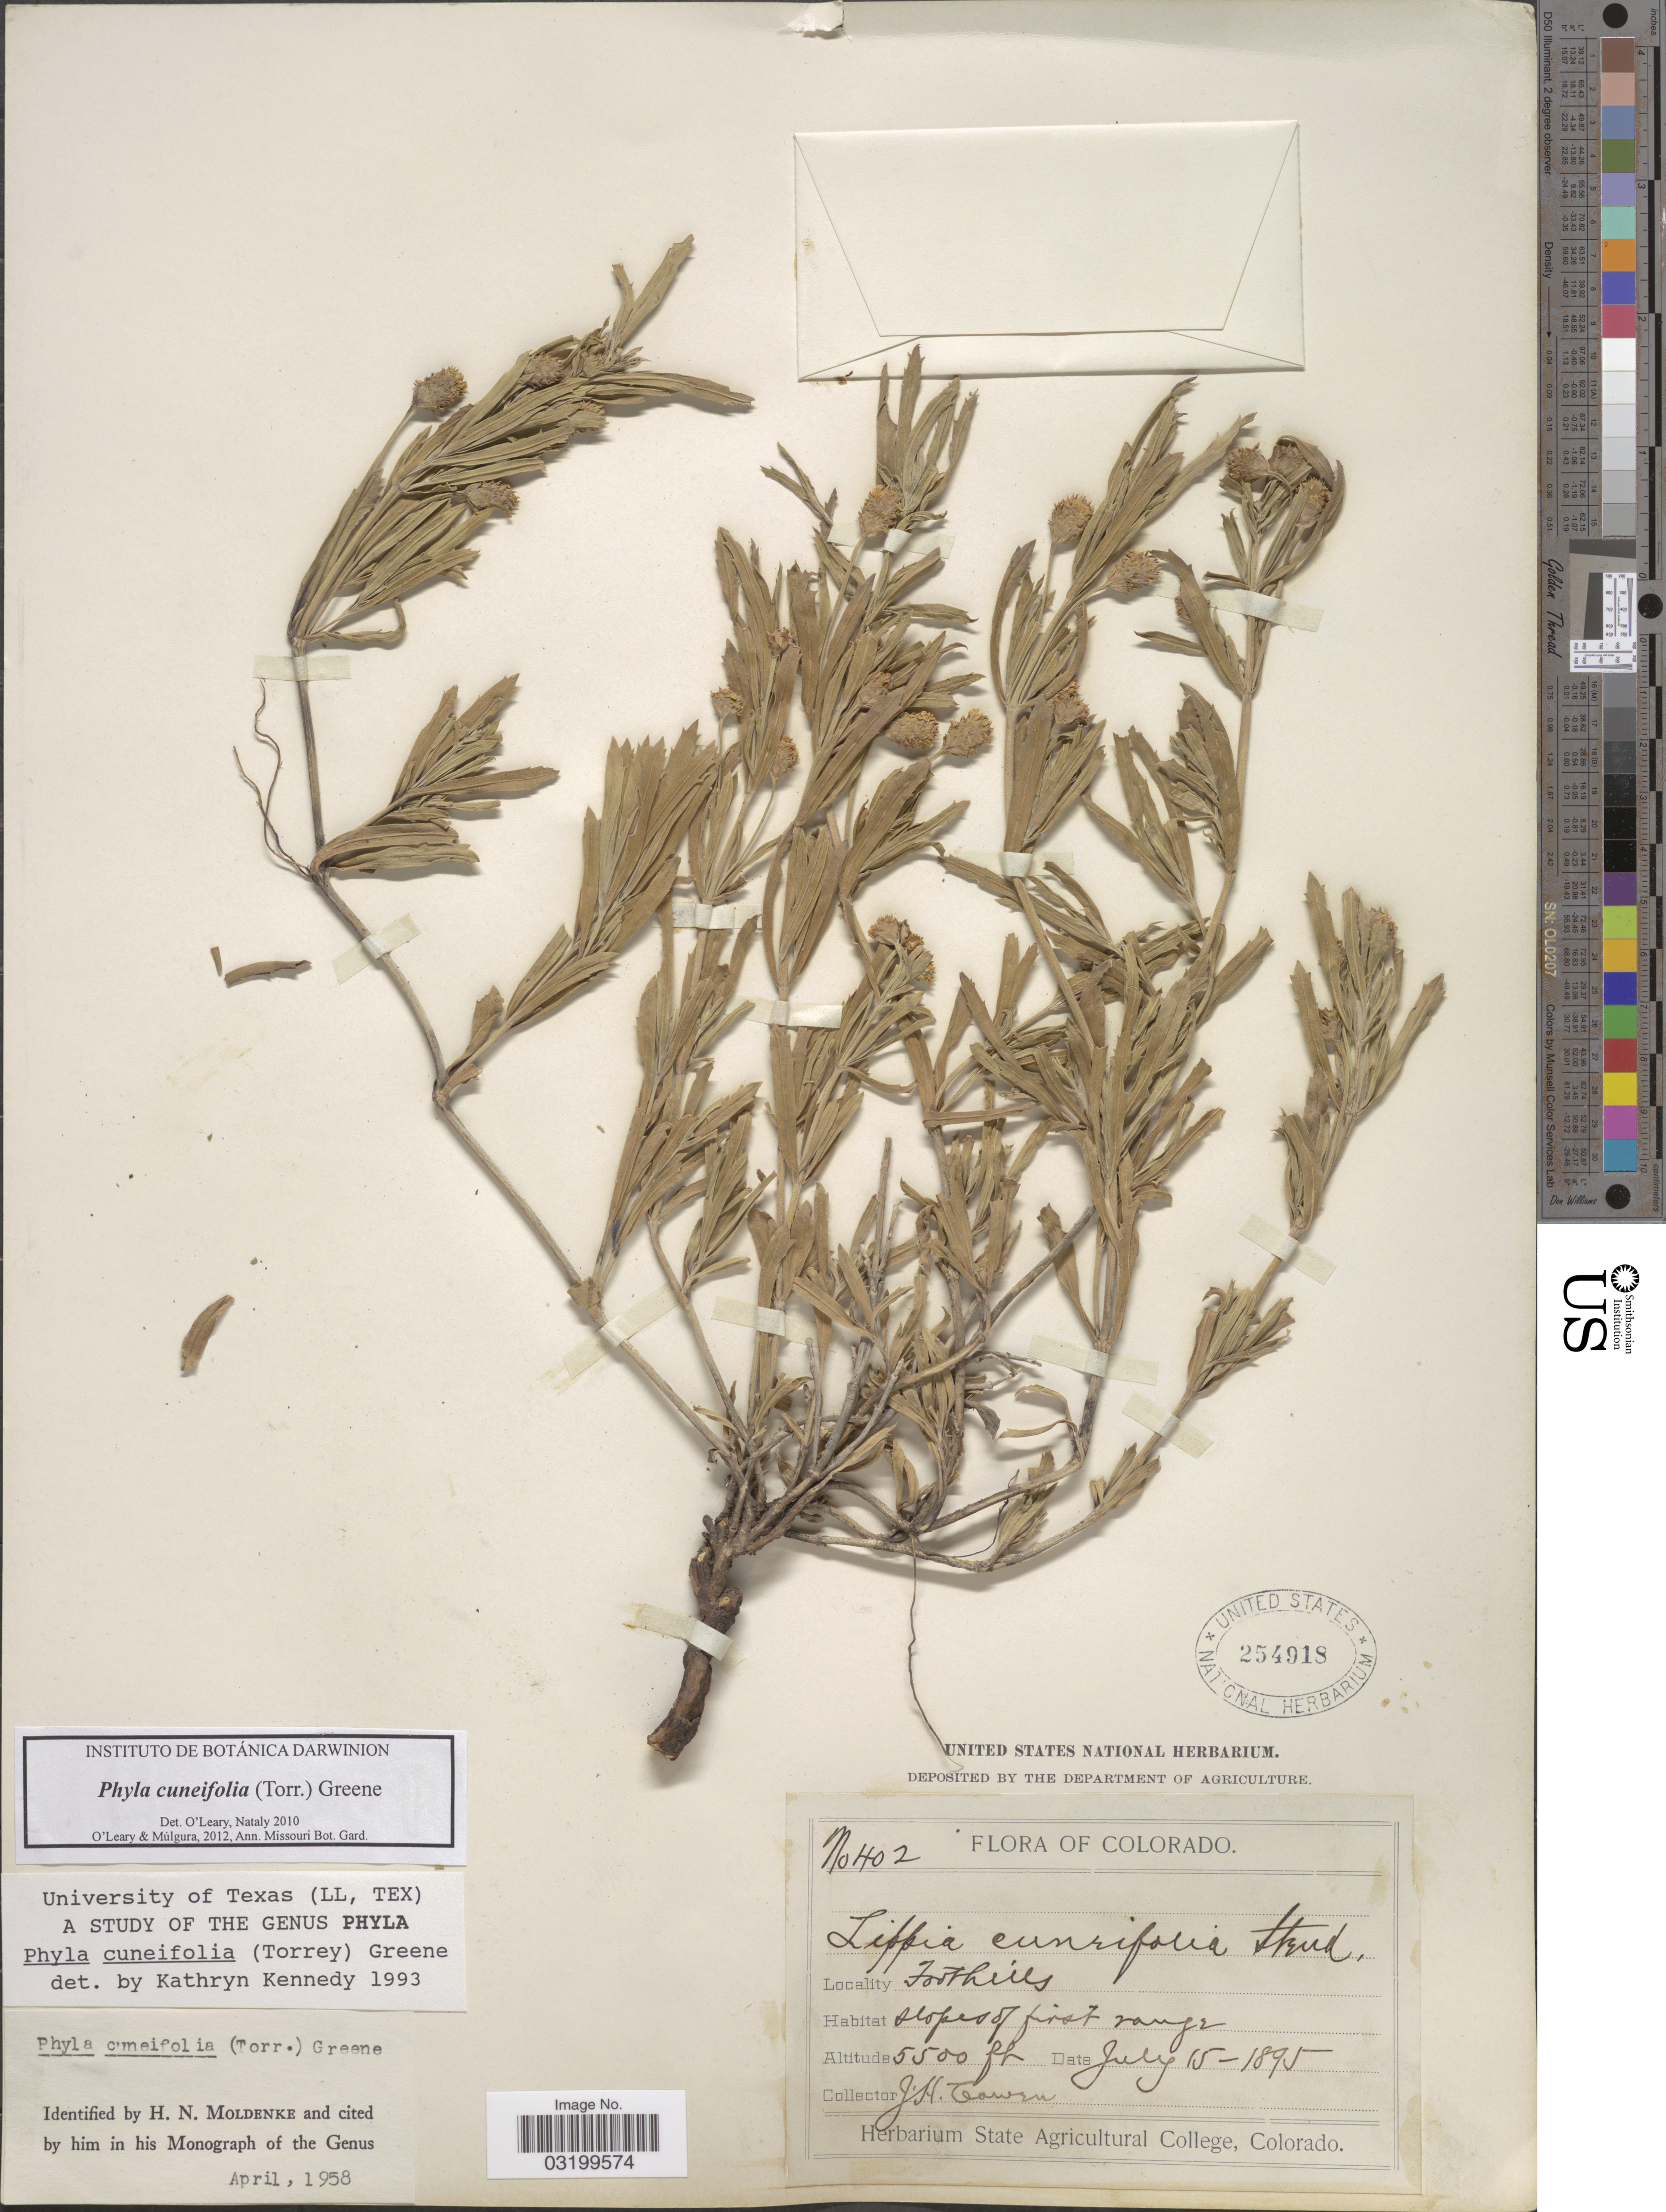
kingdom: Plantae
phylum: Tracheophyta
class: Magnoliopsida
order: Lamiales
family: Verbenaceae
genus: Phyla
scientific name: Phyla cuneifolia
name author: (Torr.) Greene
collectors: J. H. Cowen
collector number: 402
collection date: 1895-07-15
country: United States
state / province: Colorado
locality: Foothills. Slopes of first range.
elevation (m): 1676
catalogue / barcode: US 254918